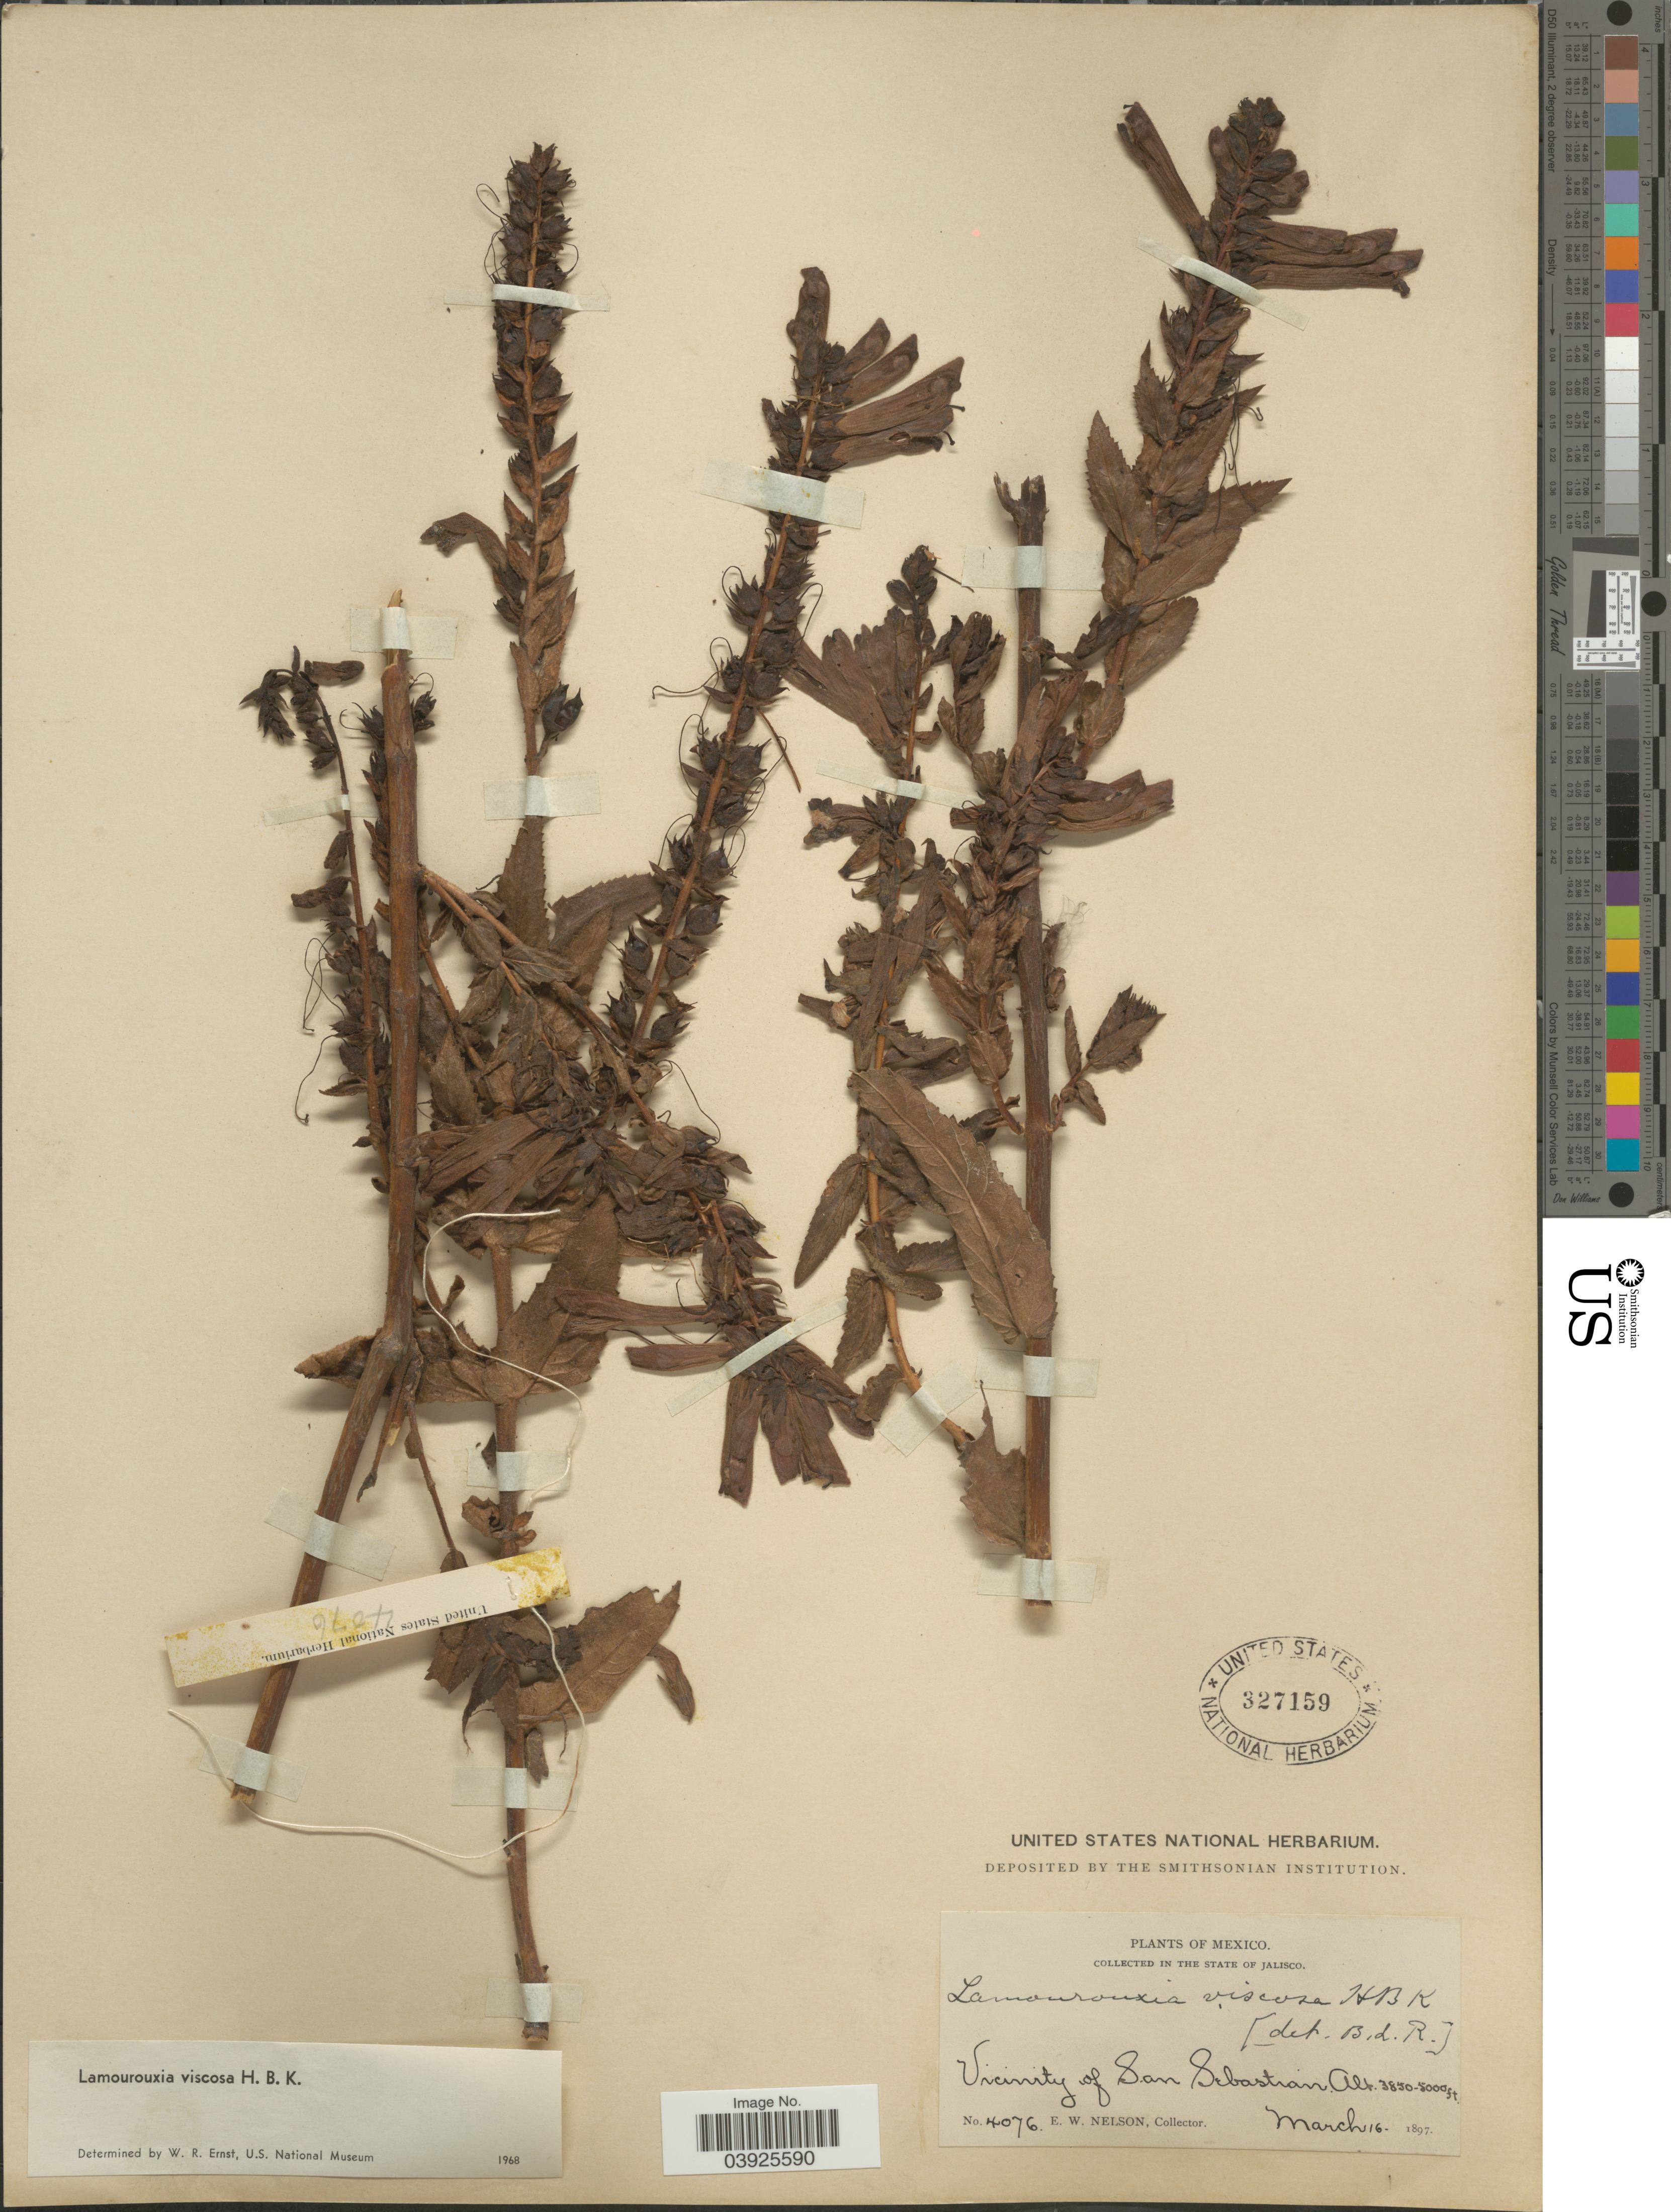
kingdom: Plantae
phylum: Tracheophyta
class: Magnoliopsida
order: Lamiales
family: Orobanchaceae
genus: Lamourouxia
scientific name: Lamourouxia viscosa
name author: Kunth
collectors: E. W. Nelson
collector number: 4076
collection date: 1897-03-16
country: Mexico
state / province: Jalisco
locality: Vicinity of San Sebastian.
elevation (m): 1173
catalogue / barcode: US 327159